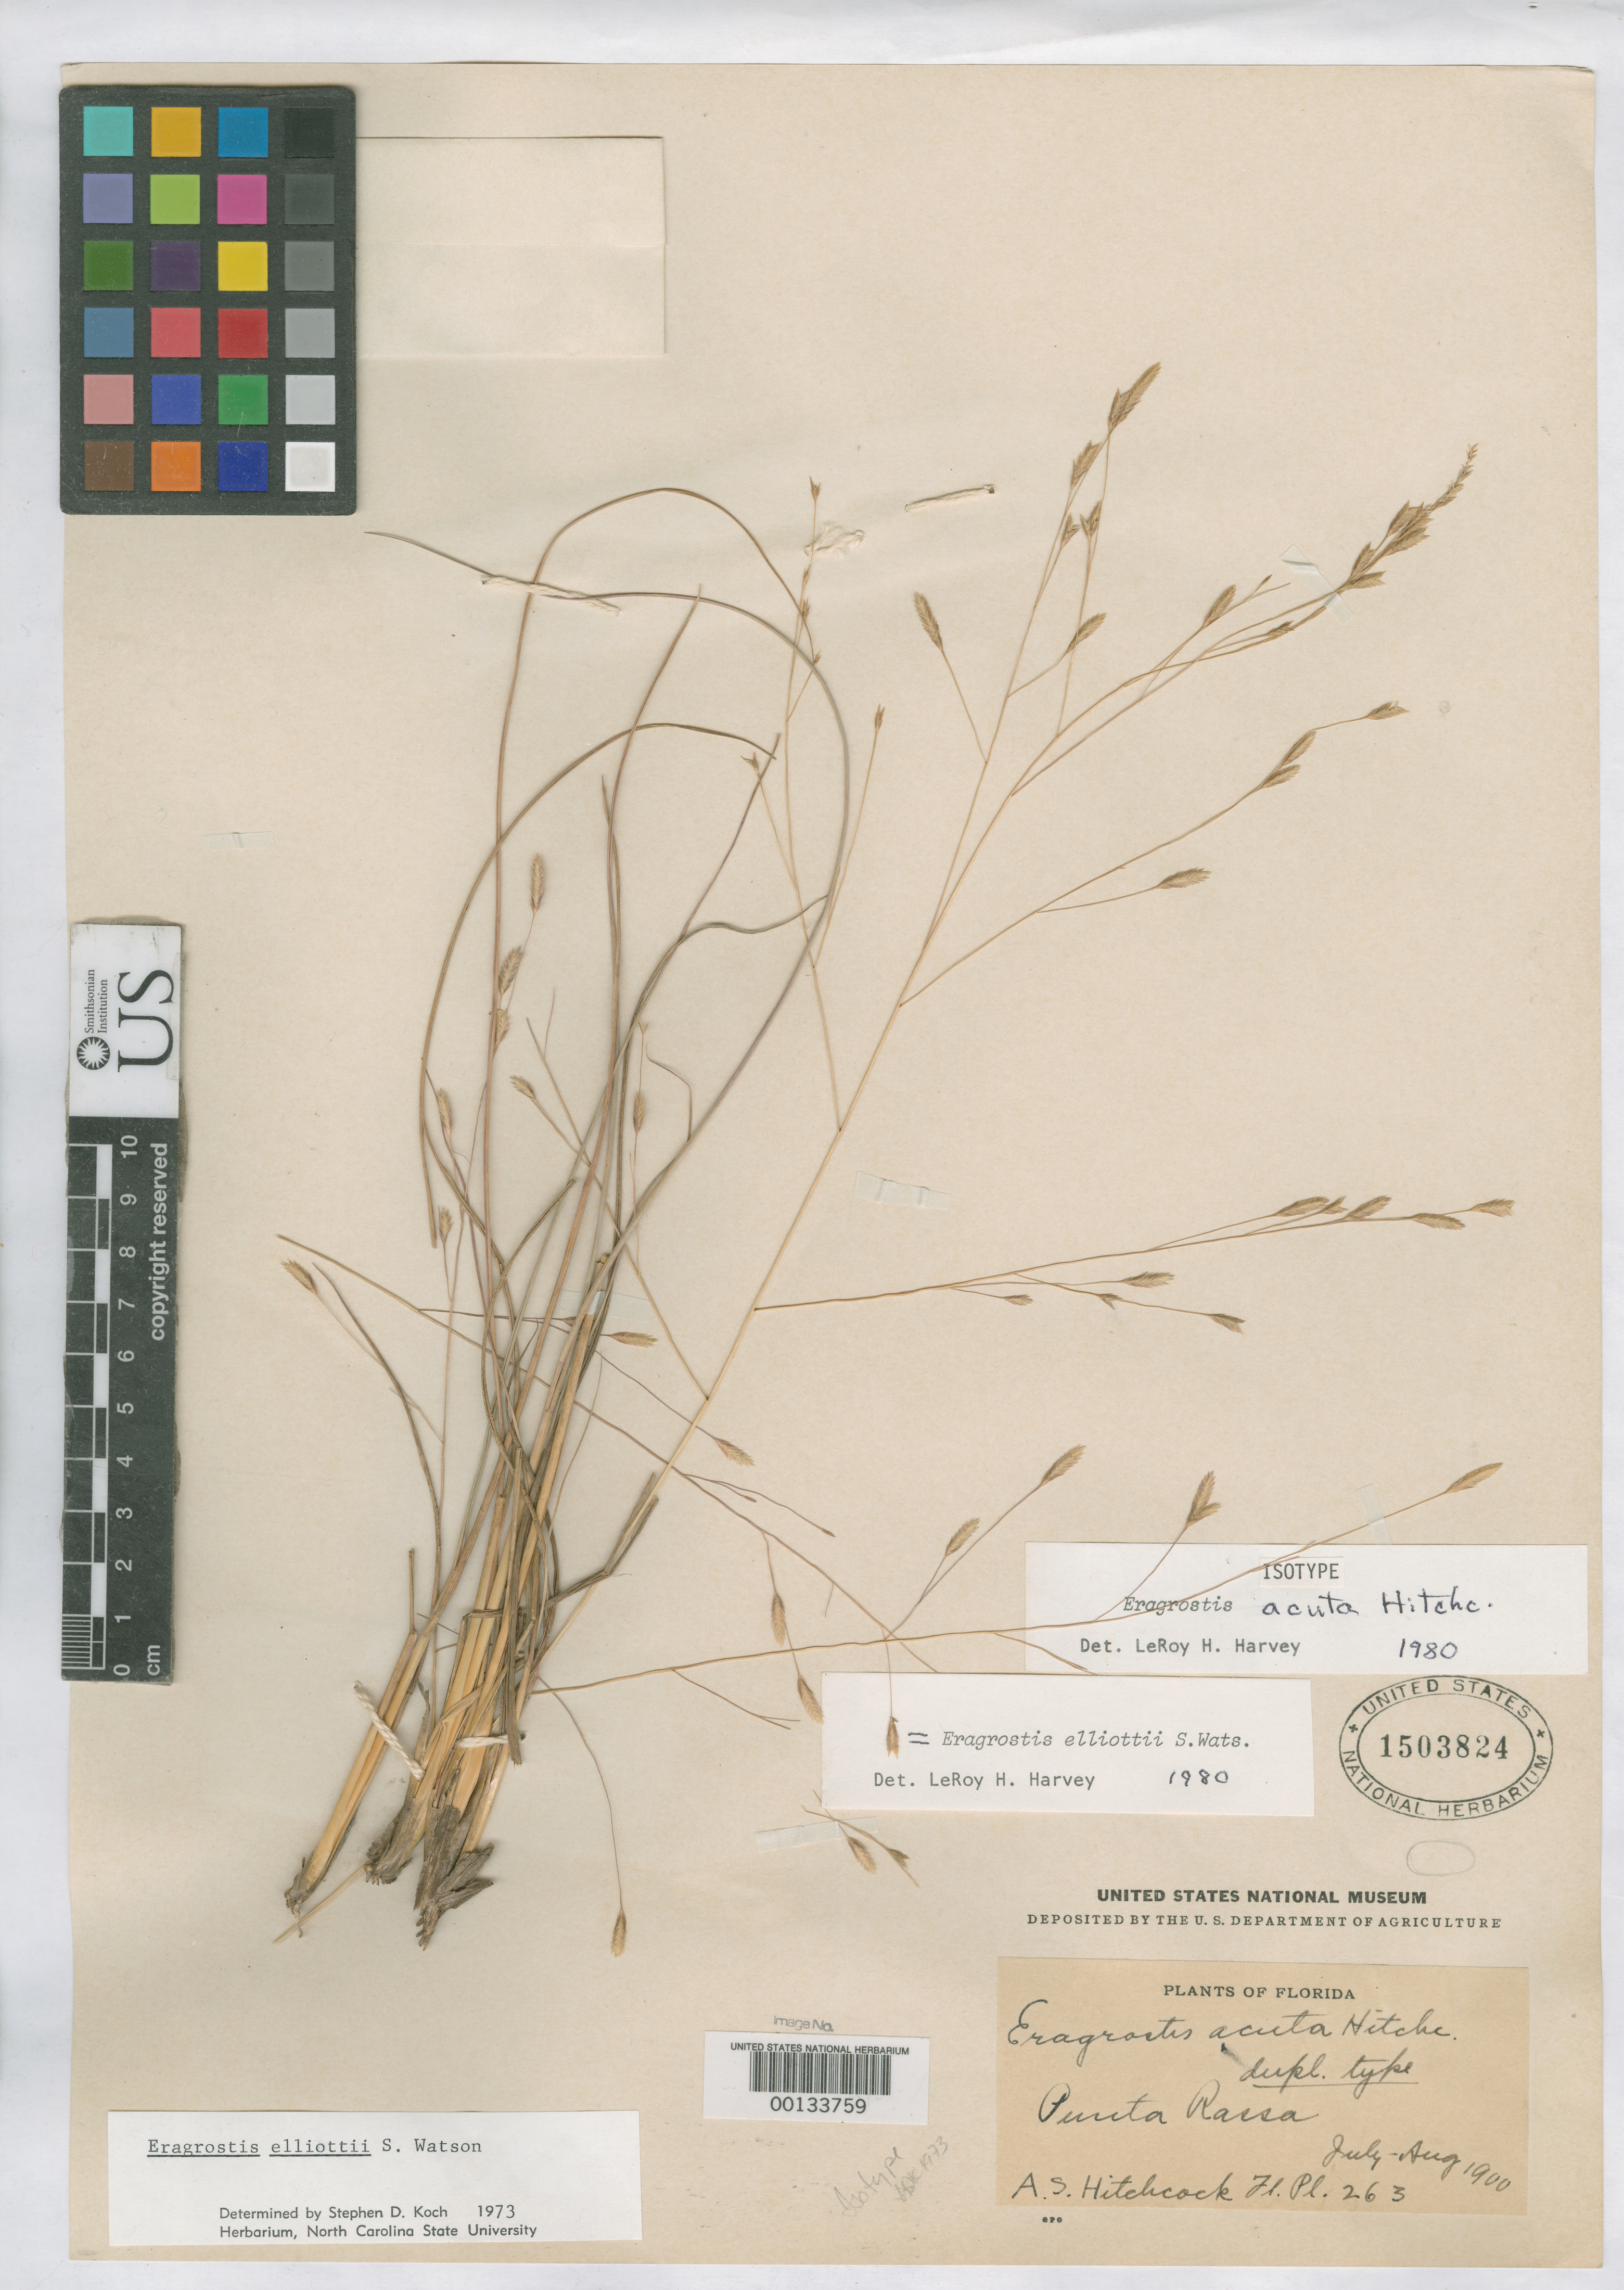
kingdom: Plantae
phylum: Tracheophyta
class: Liliopsida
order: Poales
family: Poaceae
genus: Eragrostis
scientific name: Eragrostis acuta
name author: Hitchc.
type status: Isotype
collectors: A. S. Hitchcock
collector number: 263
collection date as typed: Jul 1900 to -- Aug 1900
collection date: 1900-07/1900-08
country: United States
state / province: Florida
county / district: Lee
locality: Punta Rassa.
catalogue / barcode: US 1503824